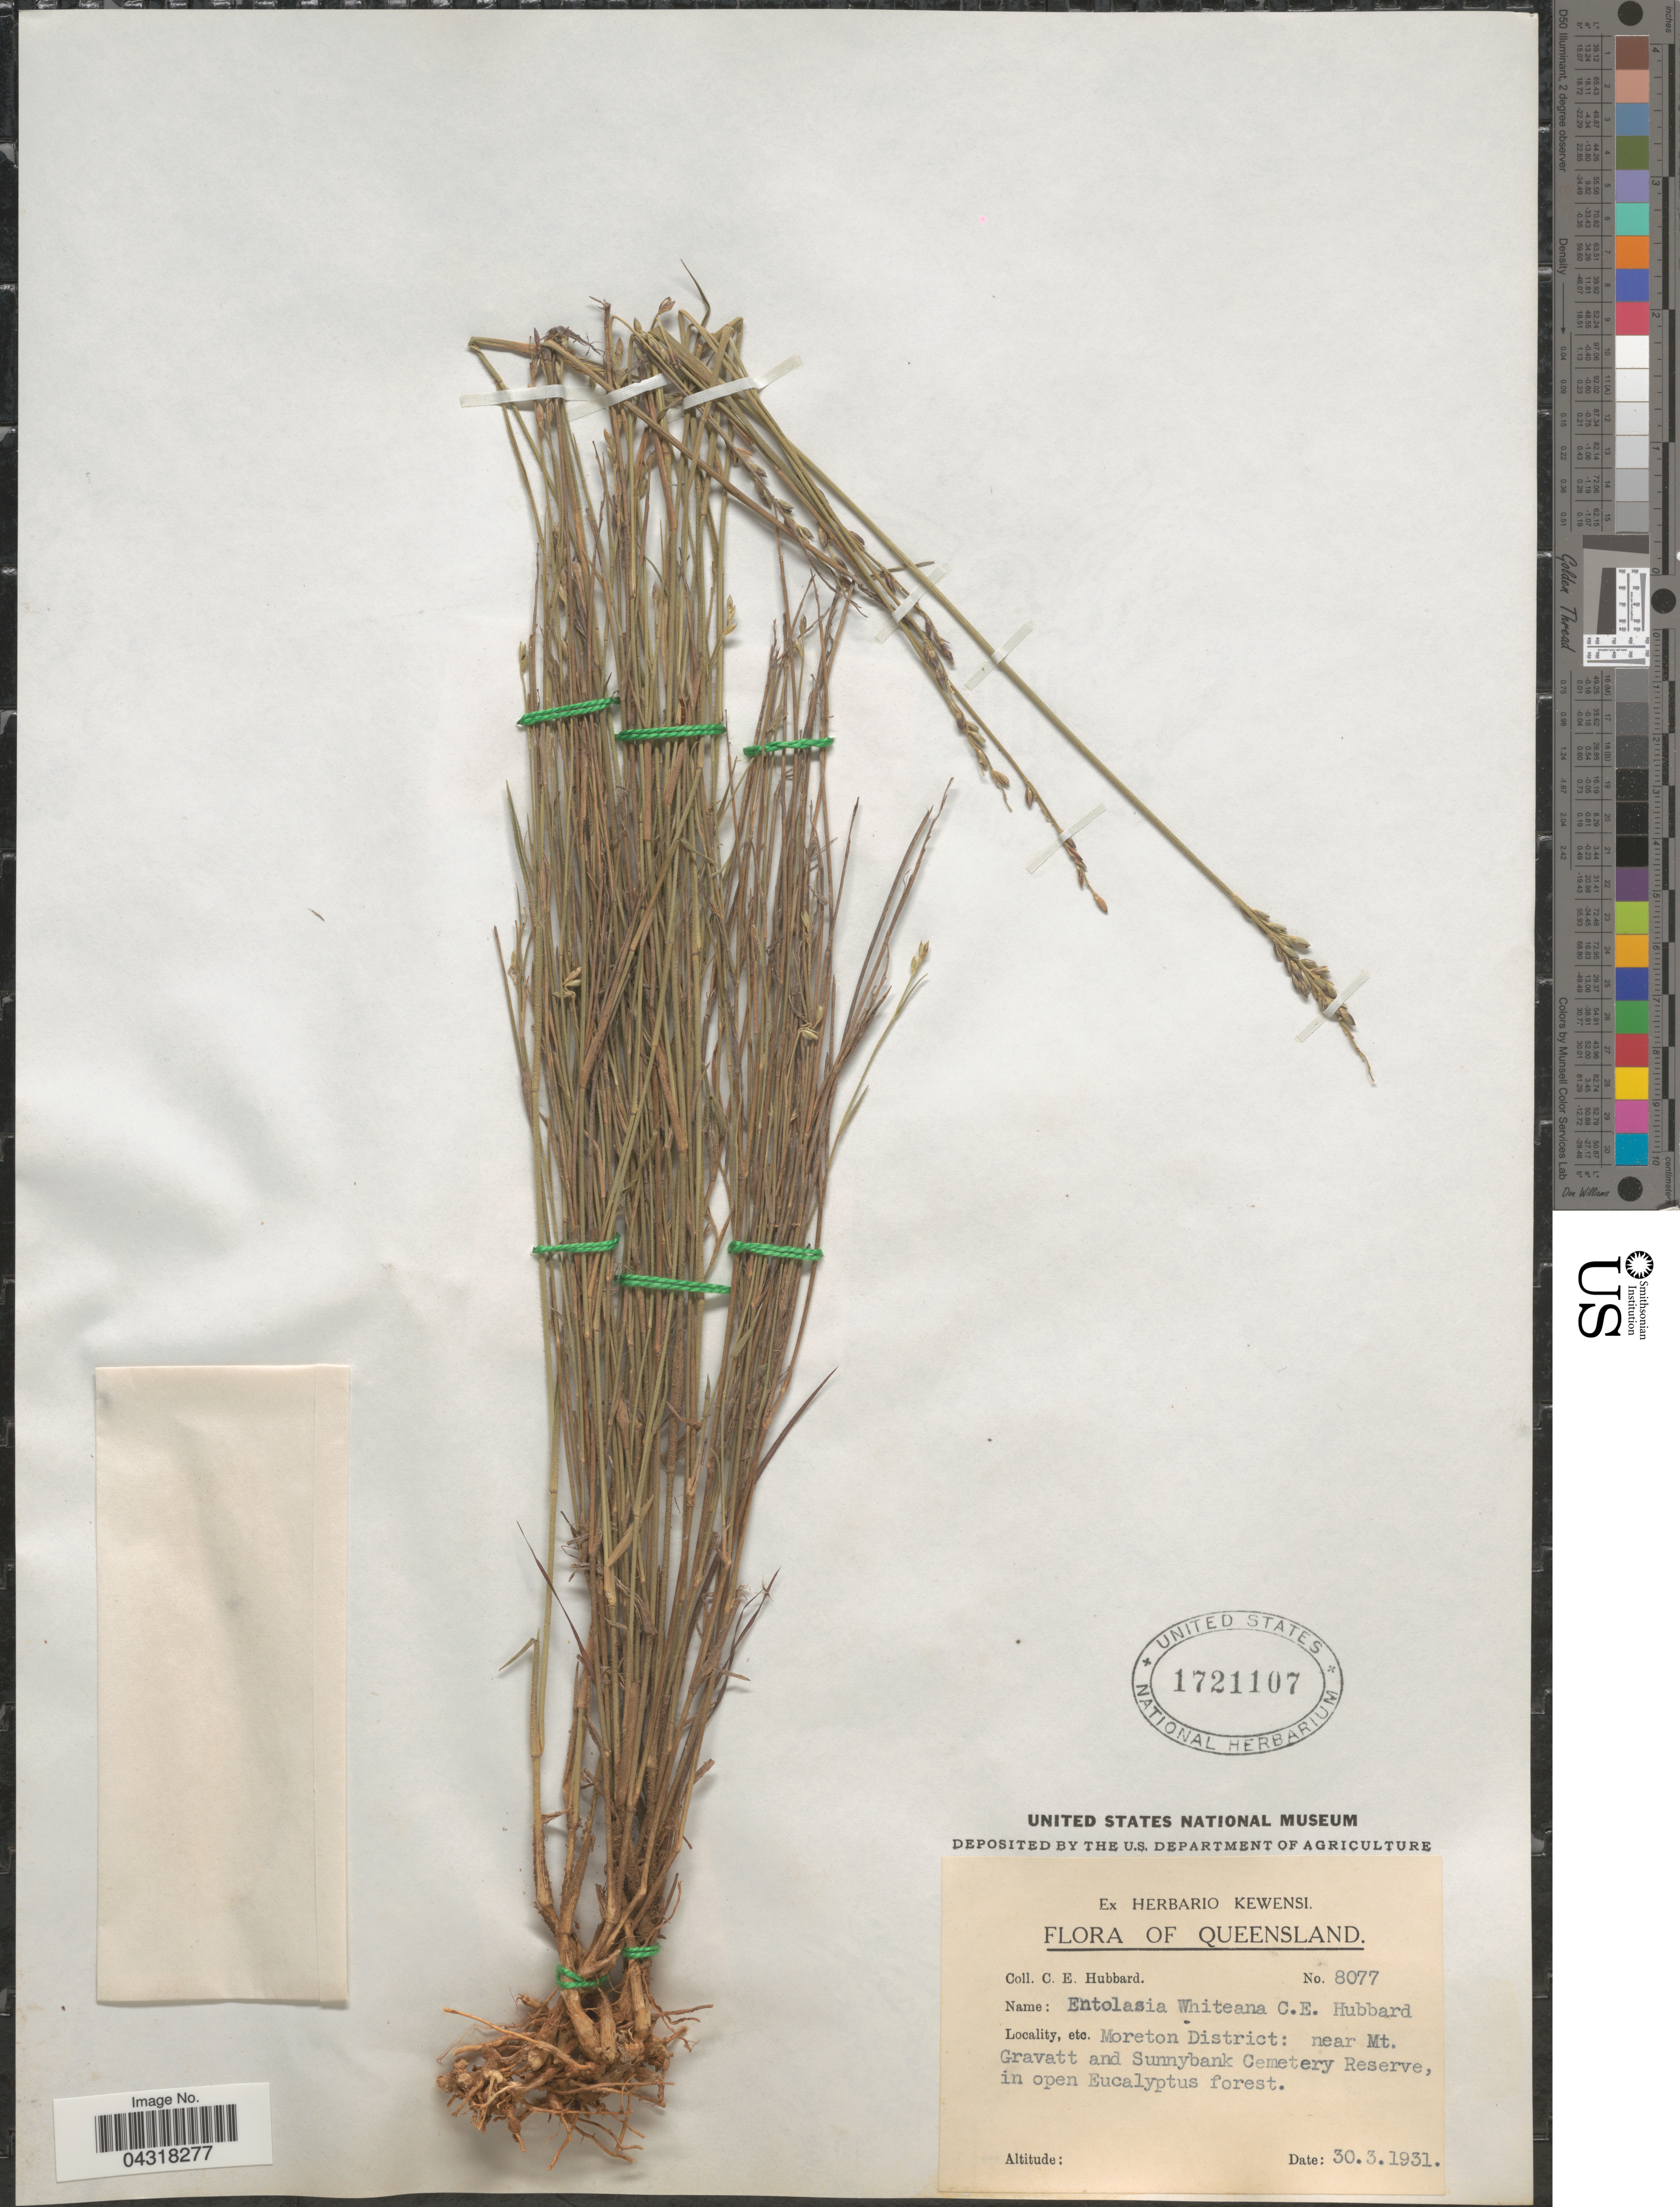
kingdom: Plantae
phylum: Tracheophyta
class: Liliopsida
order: Poales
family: Poaceae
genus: Entolasia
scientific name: Entolasia whiteana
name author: C.E. Hubb.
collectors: C. E. Hubbard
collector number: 8077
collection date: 1931-03-30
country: Australia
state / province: Queensland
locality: Moreton District: near Mt. Gravatt and Sunnybank Cemetery Reserve, in open Eucalyptus forest.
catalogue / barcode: US 1721107